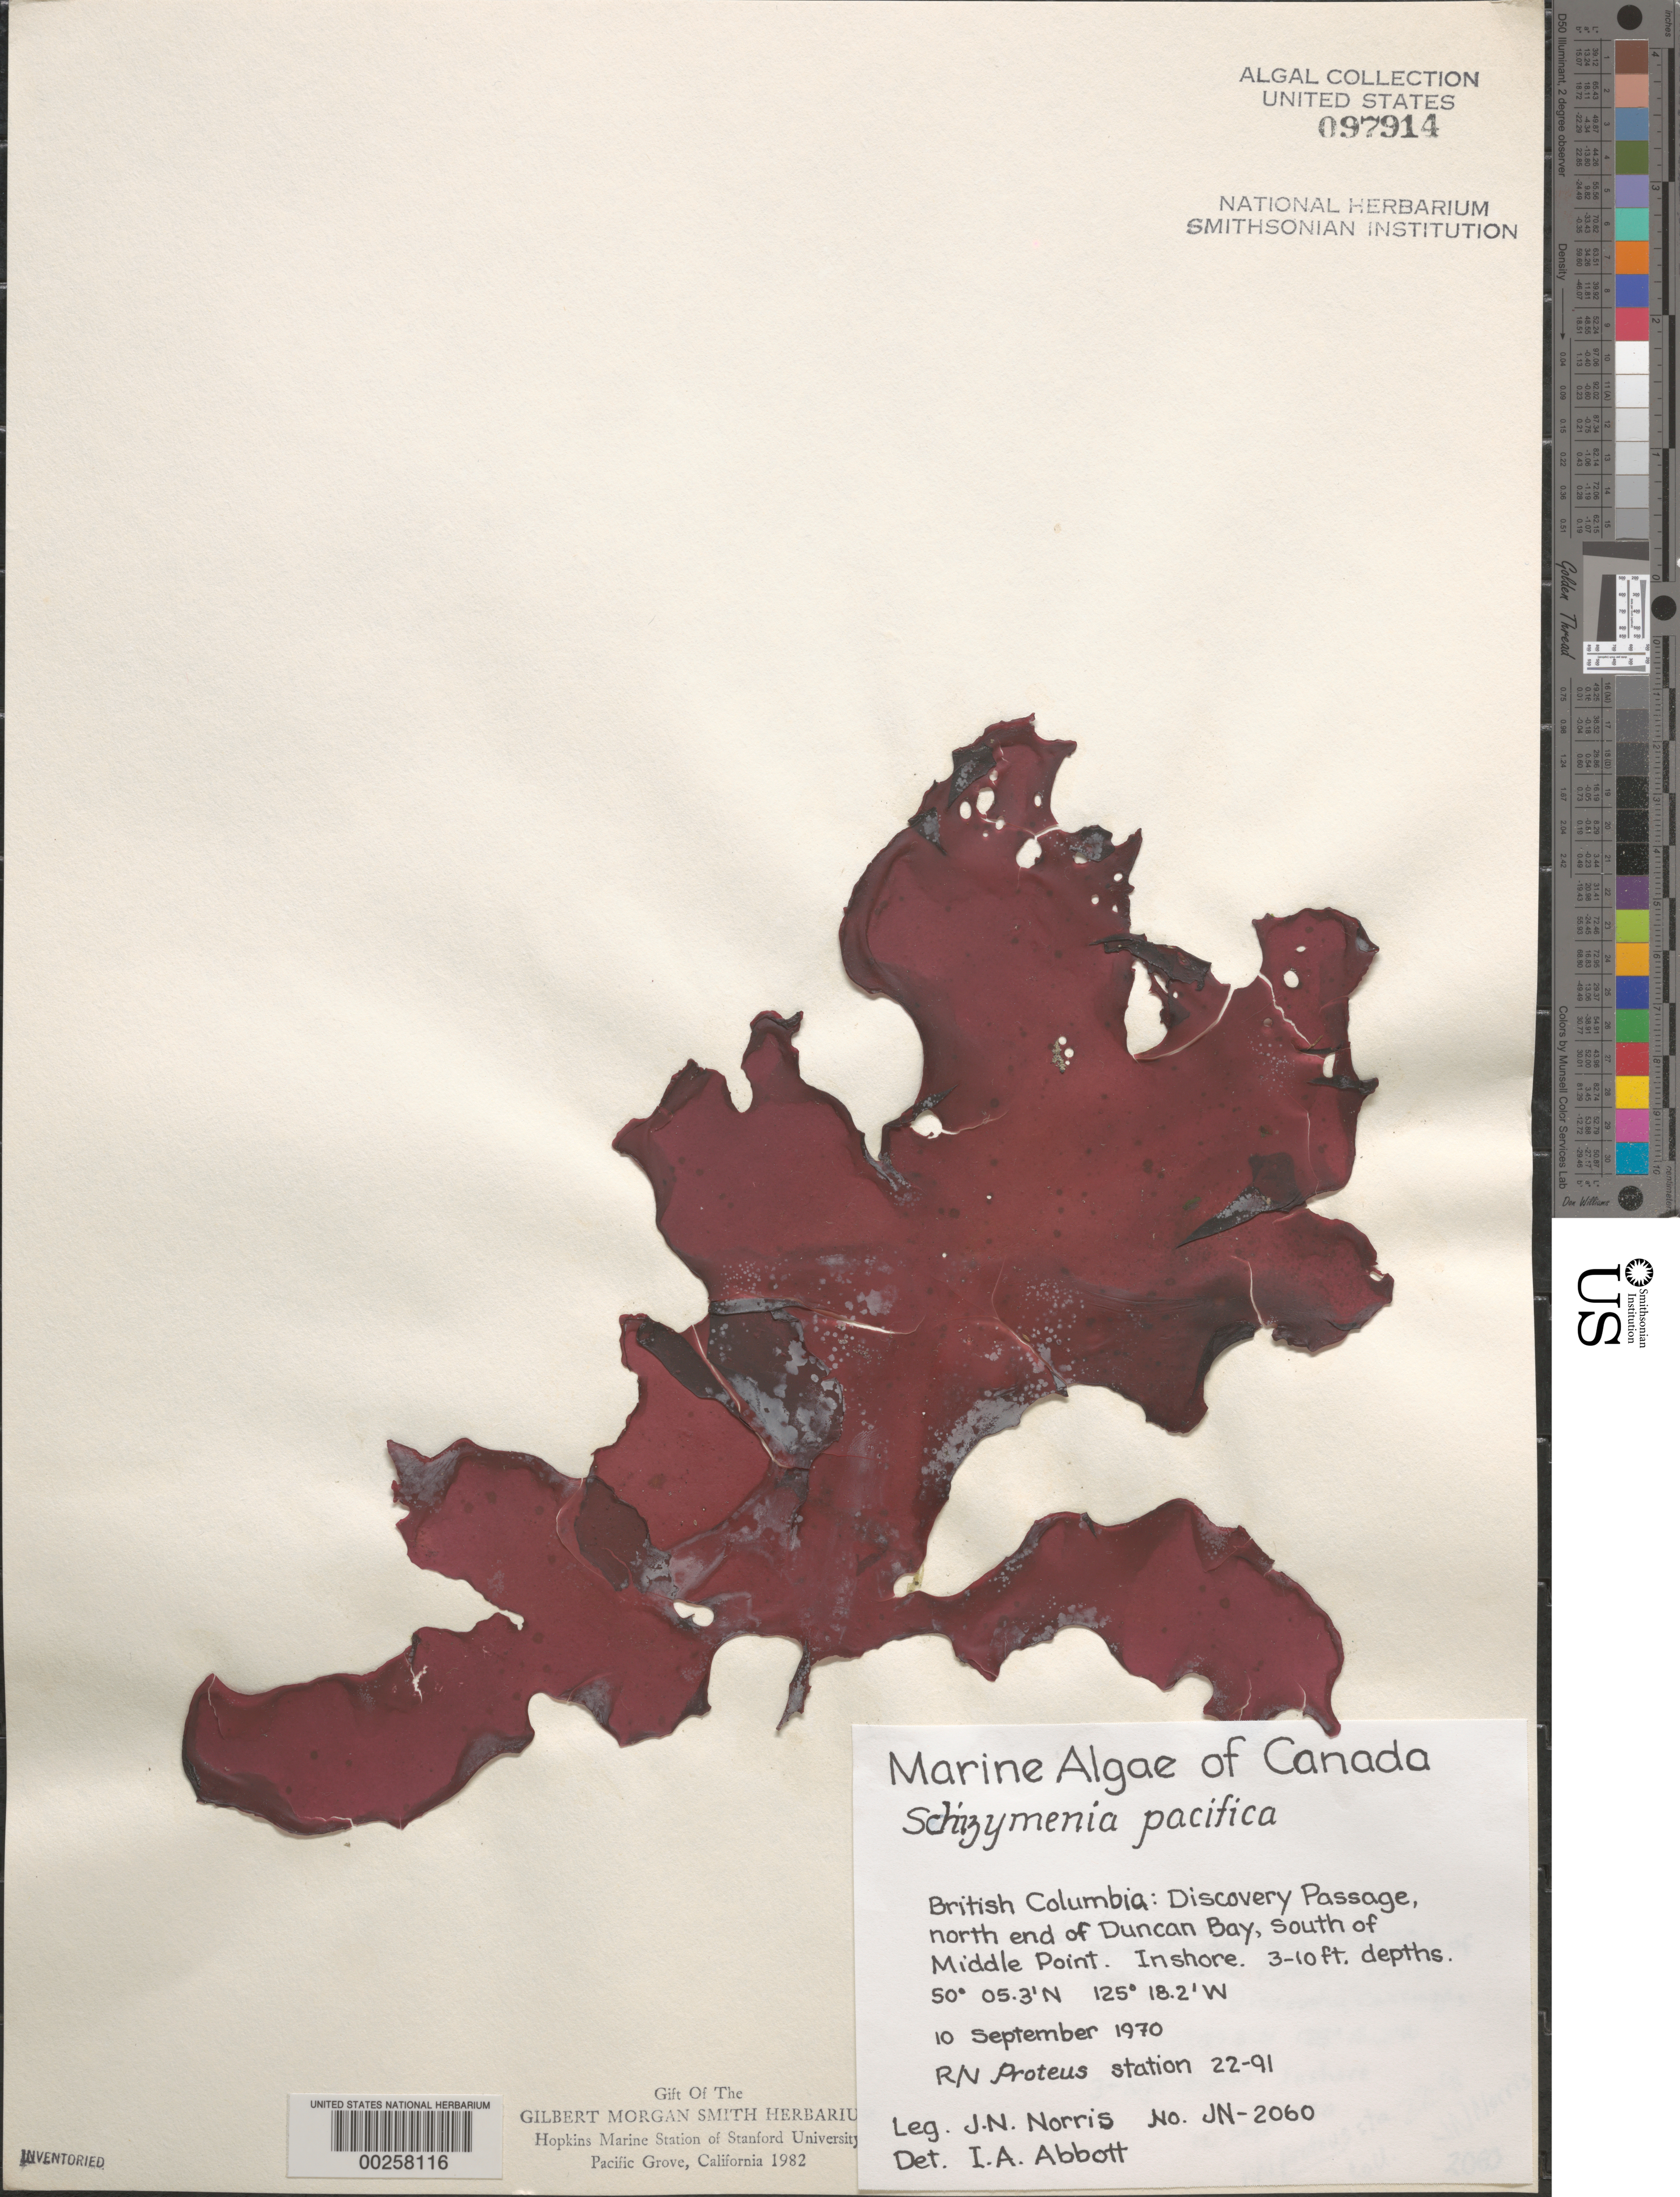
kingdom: Plantae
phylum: Rhodophyta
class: Florideophyceae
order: Nemastomatales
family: Schizymeniaceae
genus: Schizymenia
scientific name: Schizymenia pacifica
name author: (Kylin) Kylin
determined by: Abbott, Isabella A.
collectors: J. N. Norris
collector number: JN-2060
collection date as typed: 10 Sep 1970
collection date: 1970-09-10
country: Canada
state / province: British Columbia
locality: Discovery Passage, Duncan Bay, south of Middle Point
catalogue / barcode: US 97914